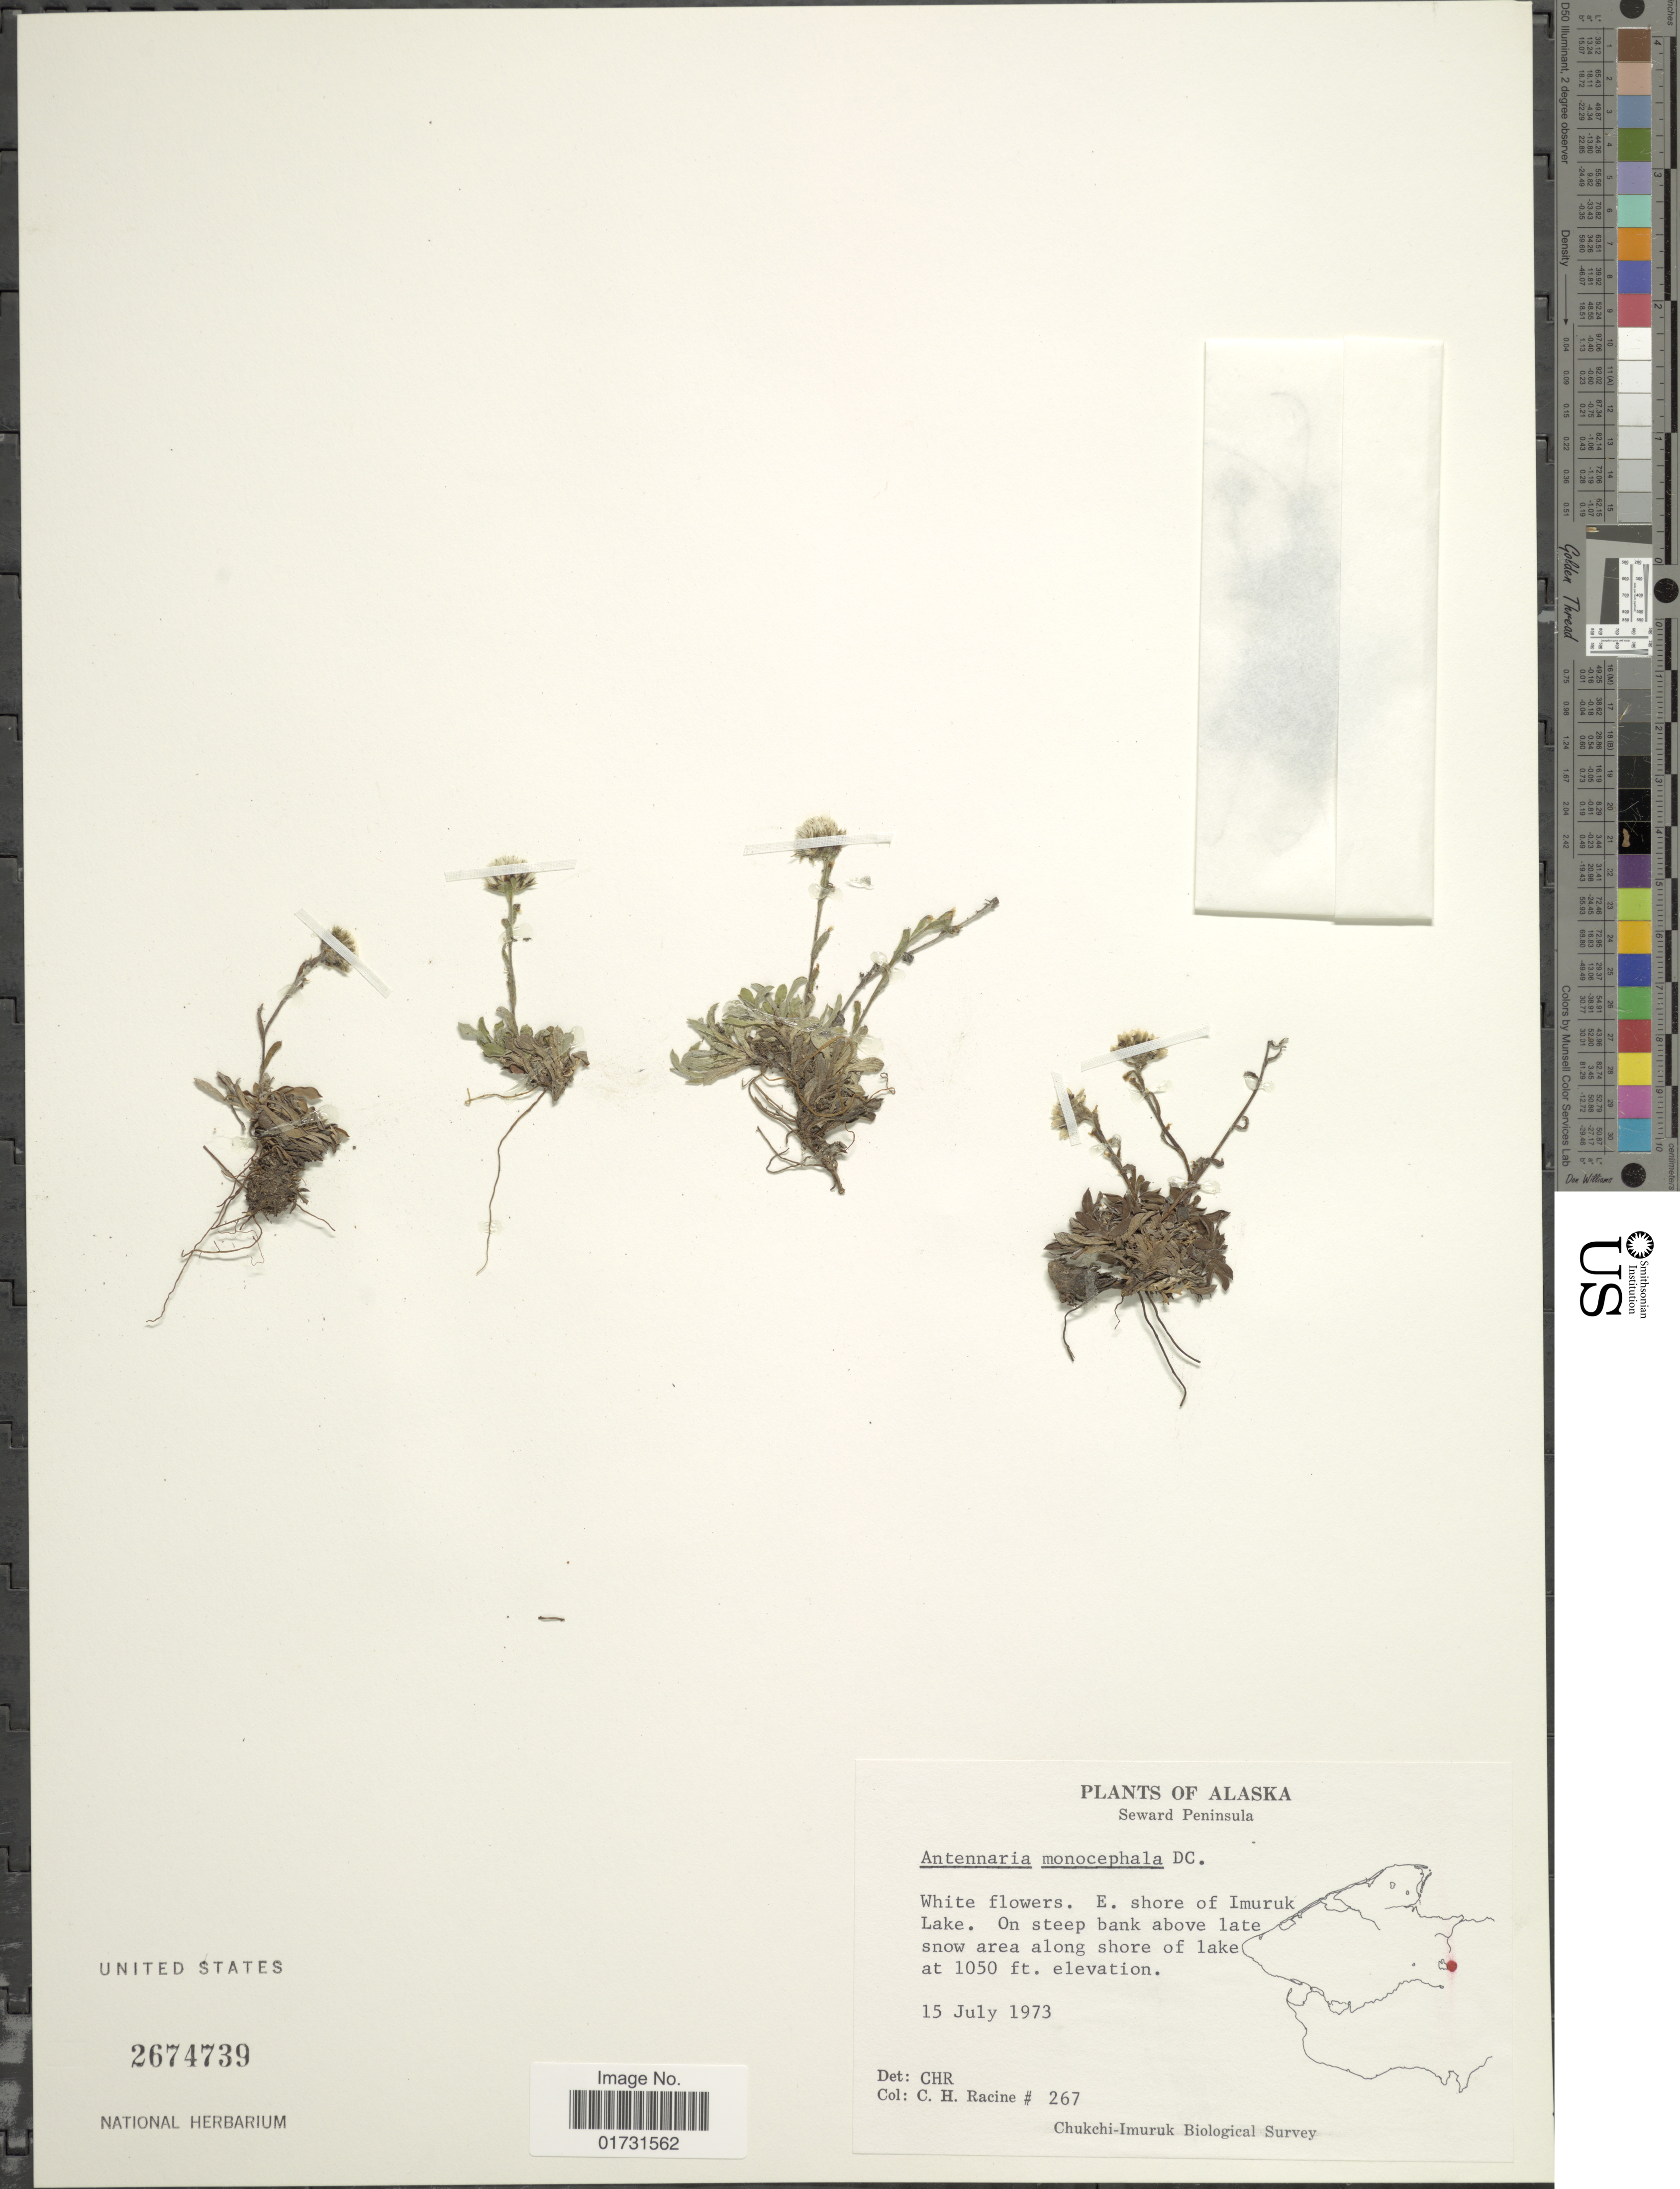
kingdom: Plantae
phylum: Tracheophyta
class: Magnoliopsida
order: Asterales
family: Asteraceae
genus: Antennaria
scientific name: Antennaria monocephala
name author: DC.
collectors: C. Racine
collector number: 267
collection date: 1973-07-15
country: United States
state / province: Alaska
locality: Seward Peninsula. E. shore of Imuruk Lake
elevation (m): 320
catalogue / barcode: US 2674739